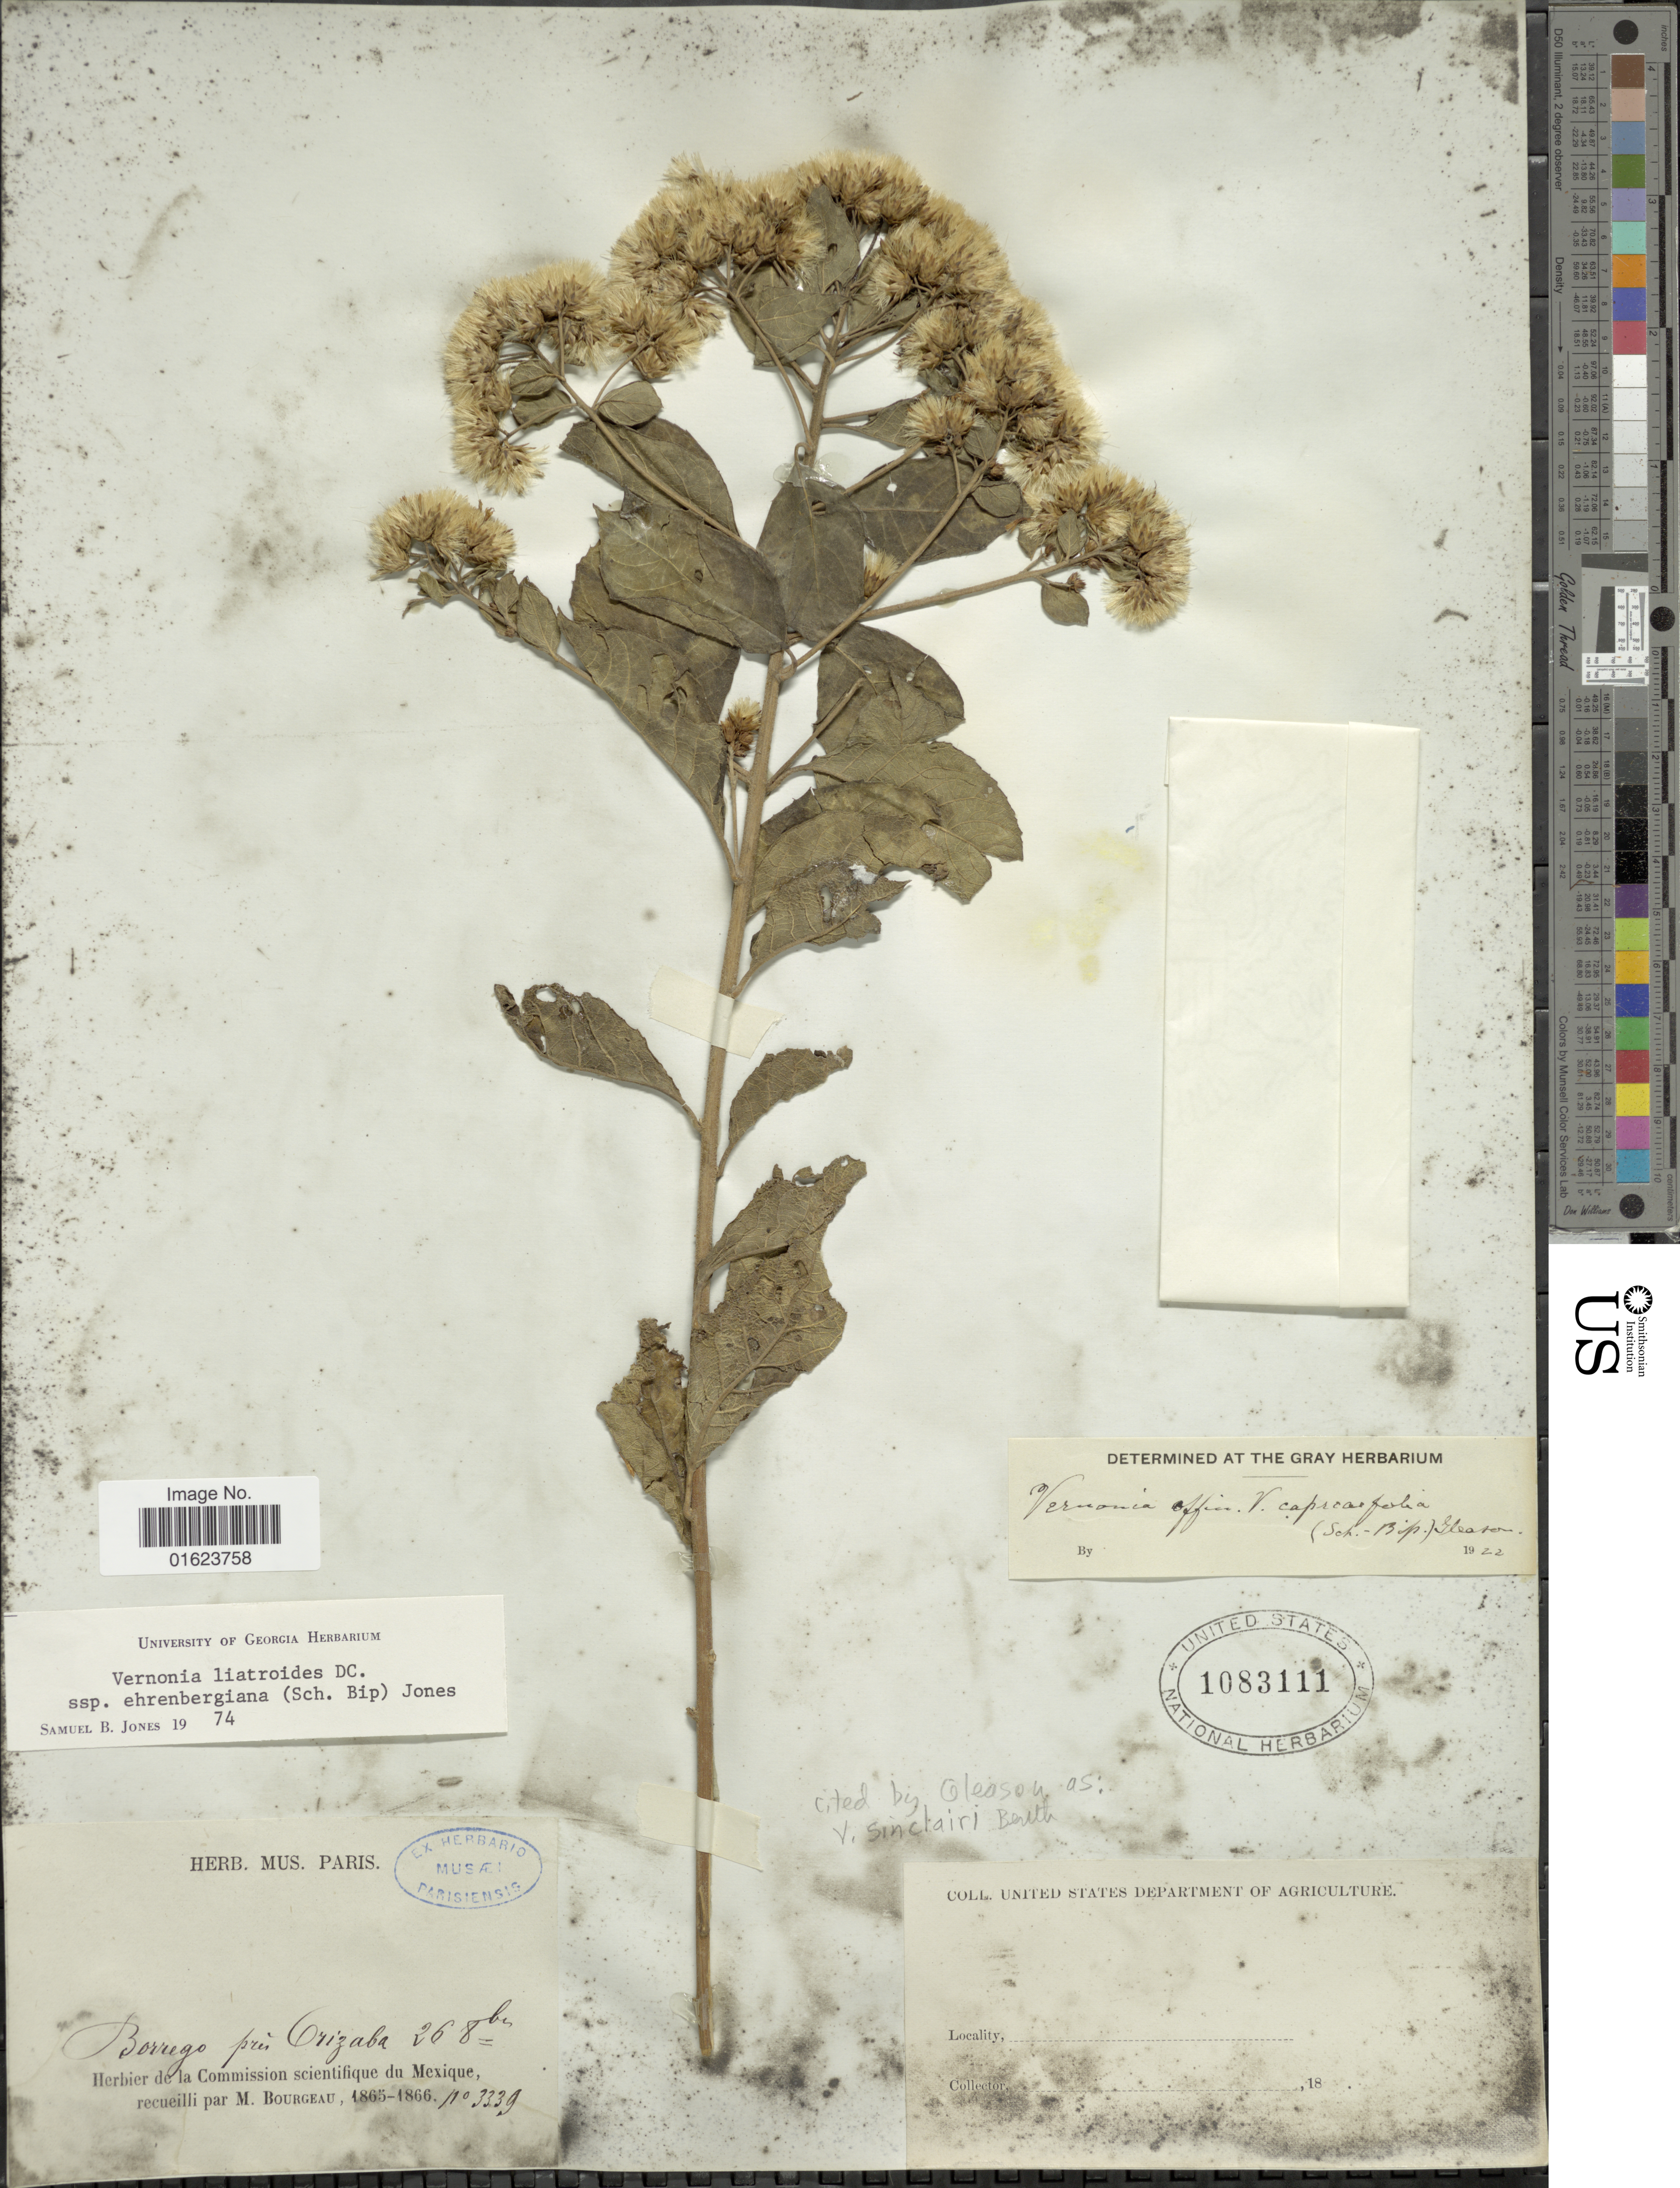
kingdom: Plantae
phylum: Tracheophyta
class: Magnoliopsida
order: Asterales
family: Asteraceae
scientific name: Vickianthus liatroides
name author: (DC.) H. Rob.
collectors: M. Bourgeau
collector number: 3339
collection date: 1865-10-26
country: Mexico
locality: Borrego pres Orizaba.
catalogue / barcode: US 1083111